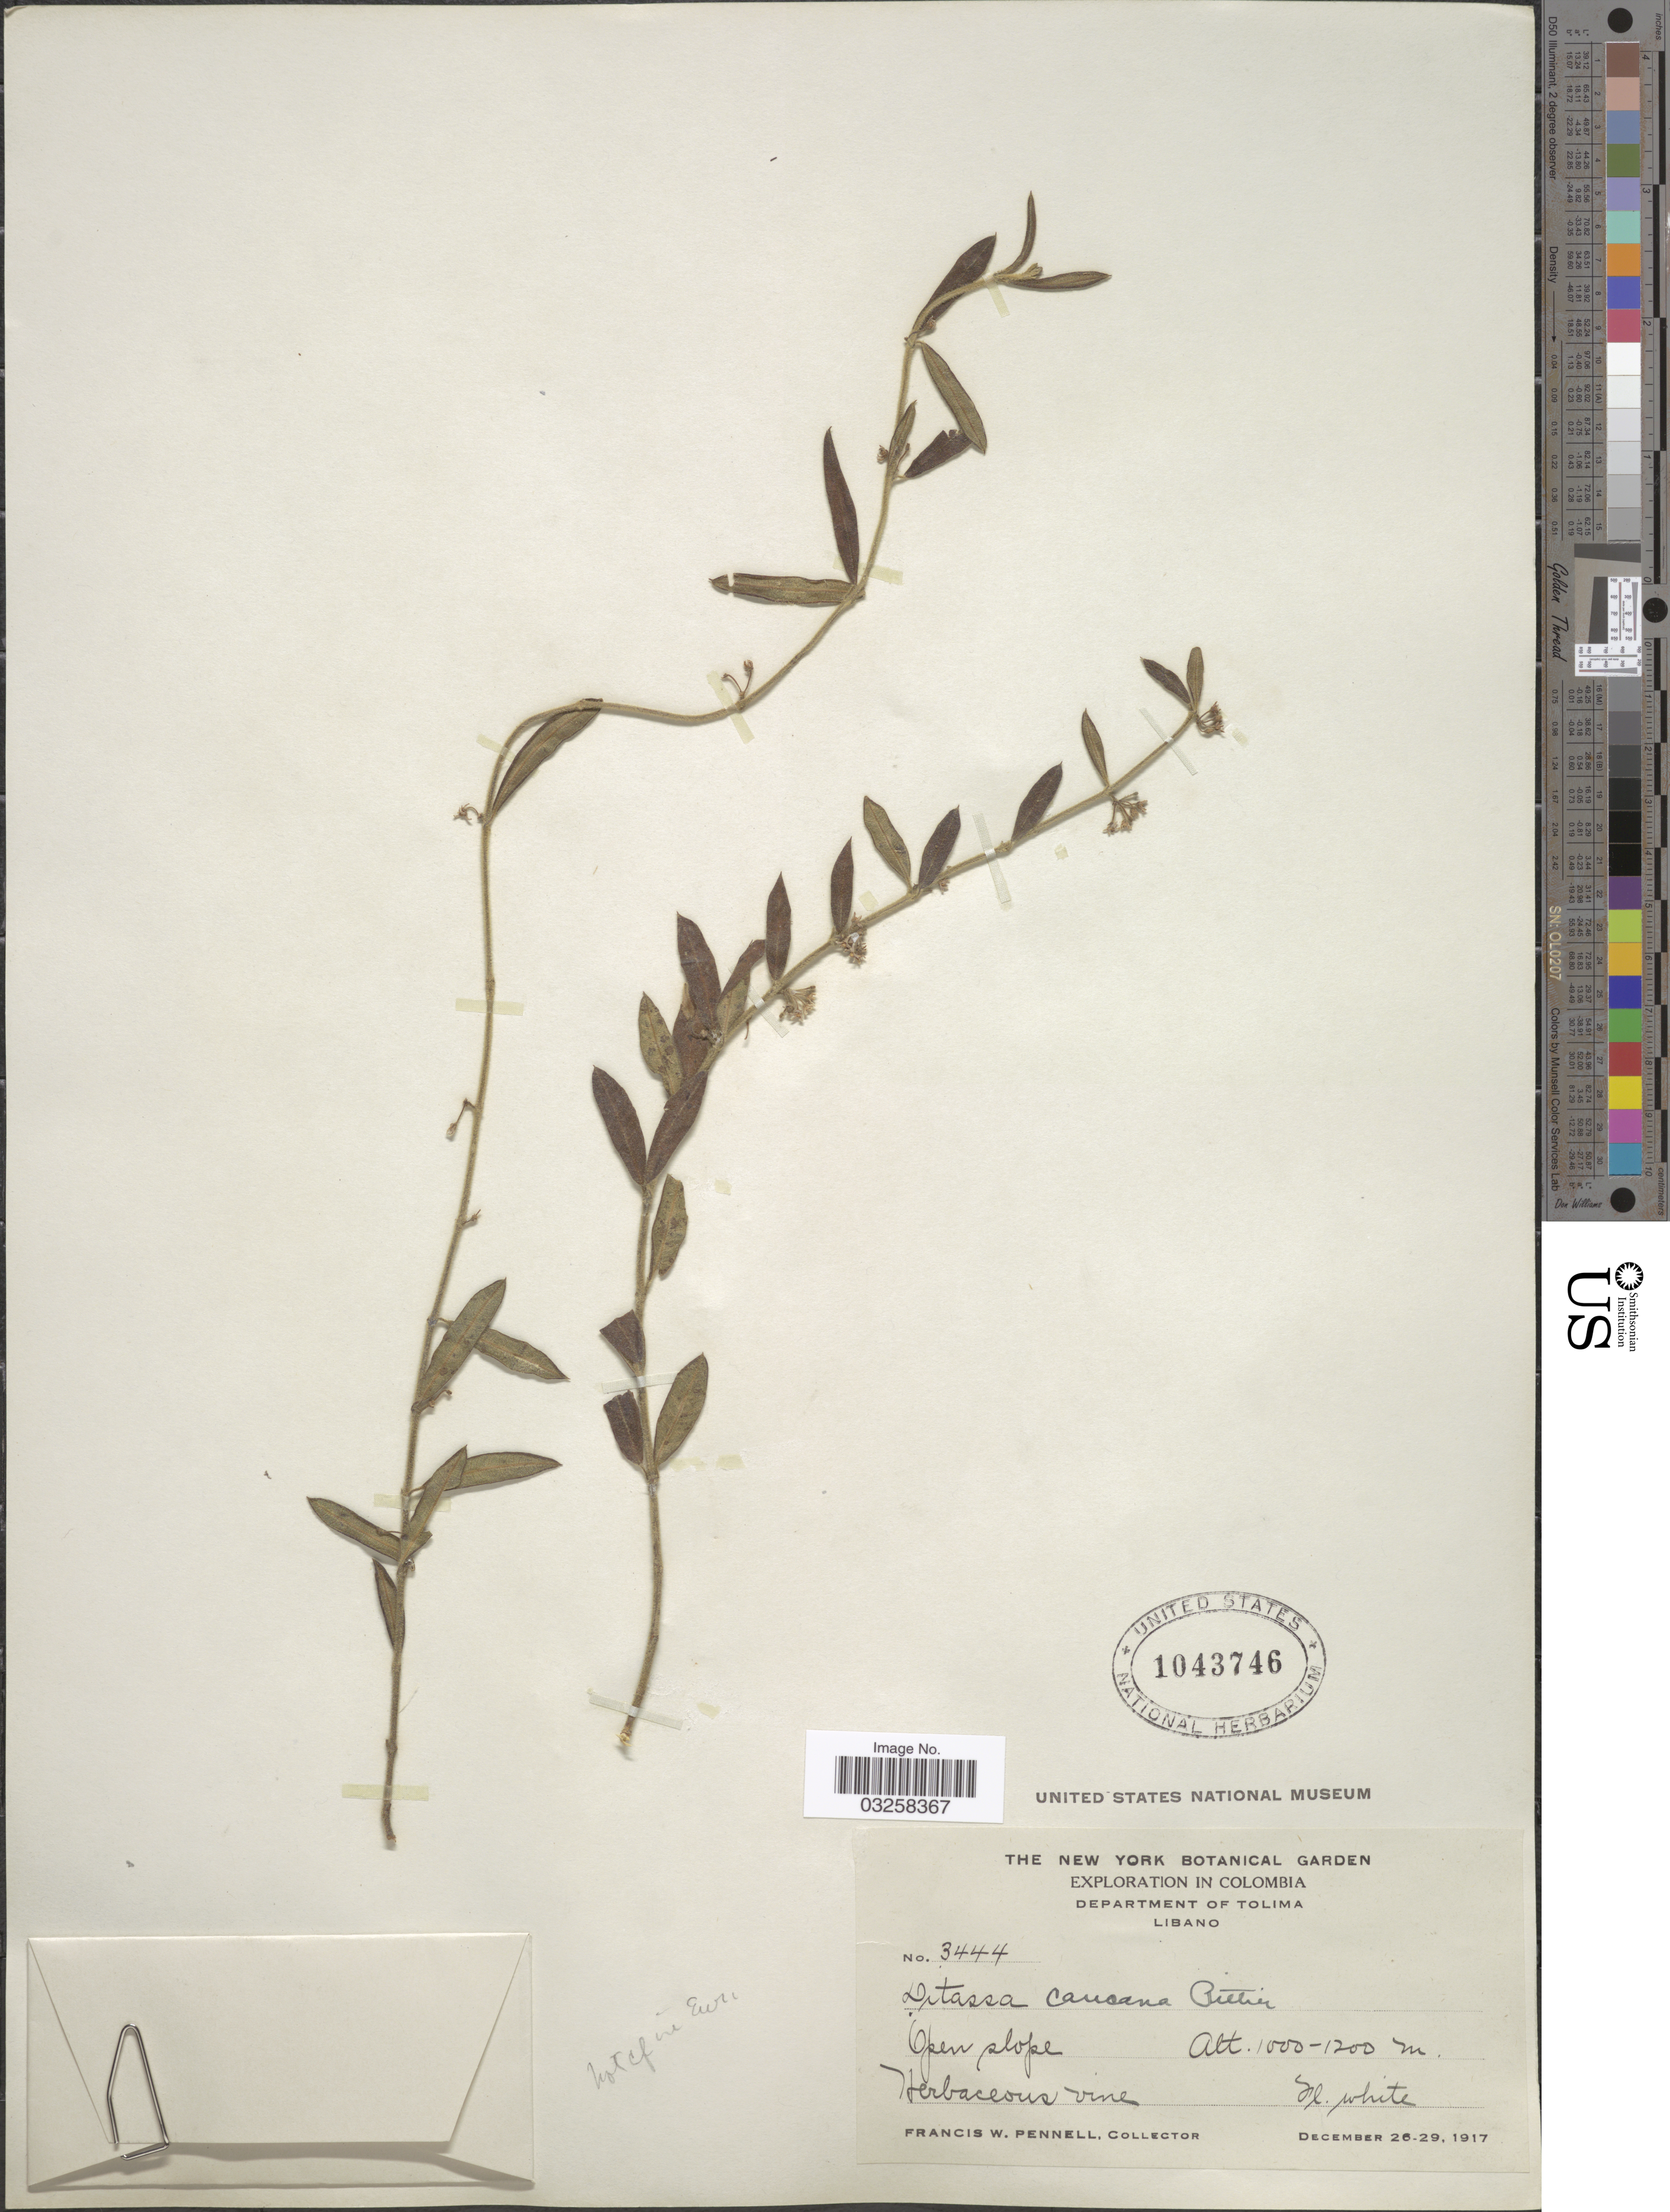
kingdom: Plantae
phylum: Tracheophyta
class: Magnoliopsida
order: Gentianales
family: Apocynaceae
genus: Ditassa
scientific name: Ditassa caucana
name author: Pittier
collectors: F. W. Pennell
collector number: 3444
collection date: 1917-12-26/1917-12-29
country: Colombia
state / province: Tolima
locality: Department of Tolima, Libano.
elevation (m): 1000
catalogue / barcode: US 1043746